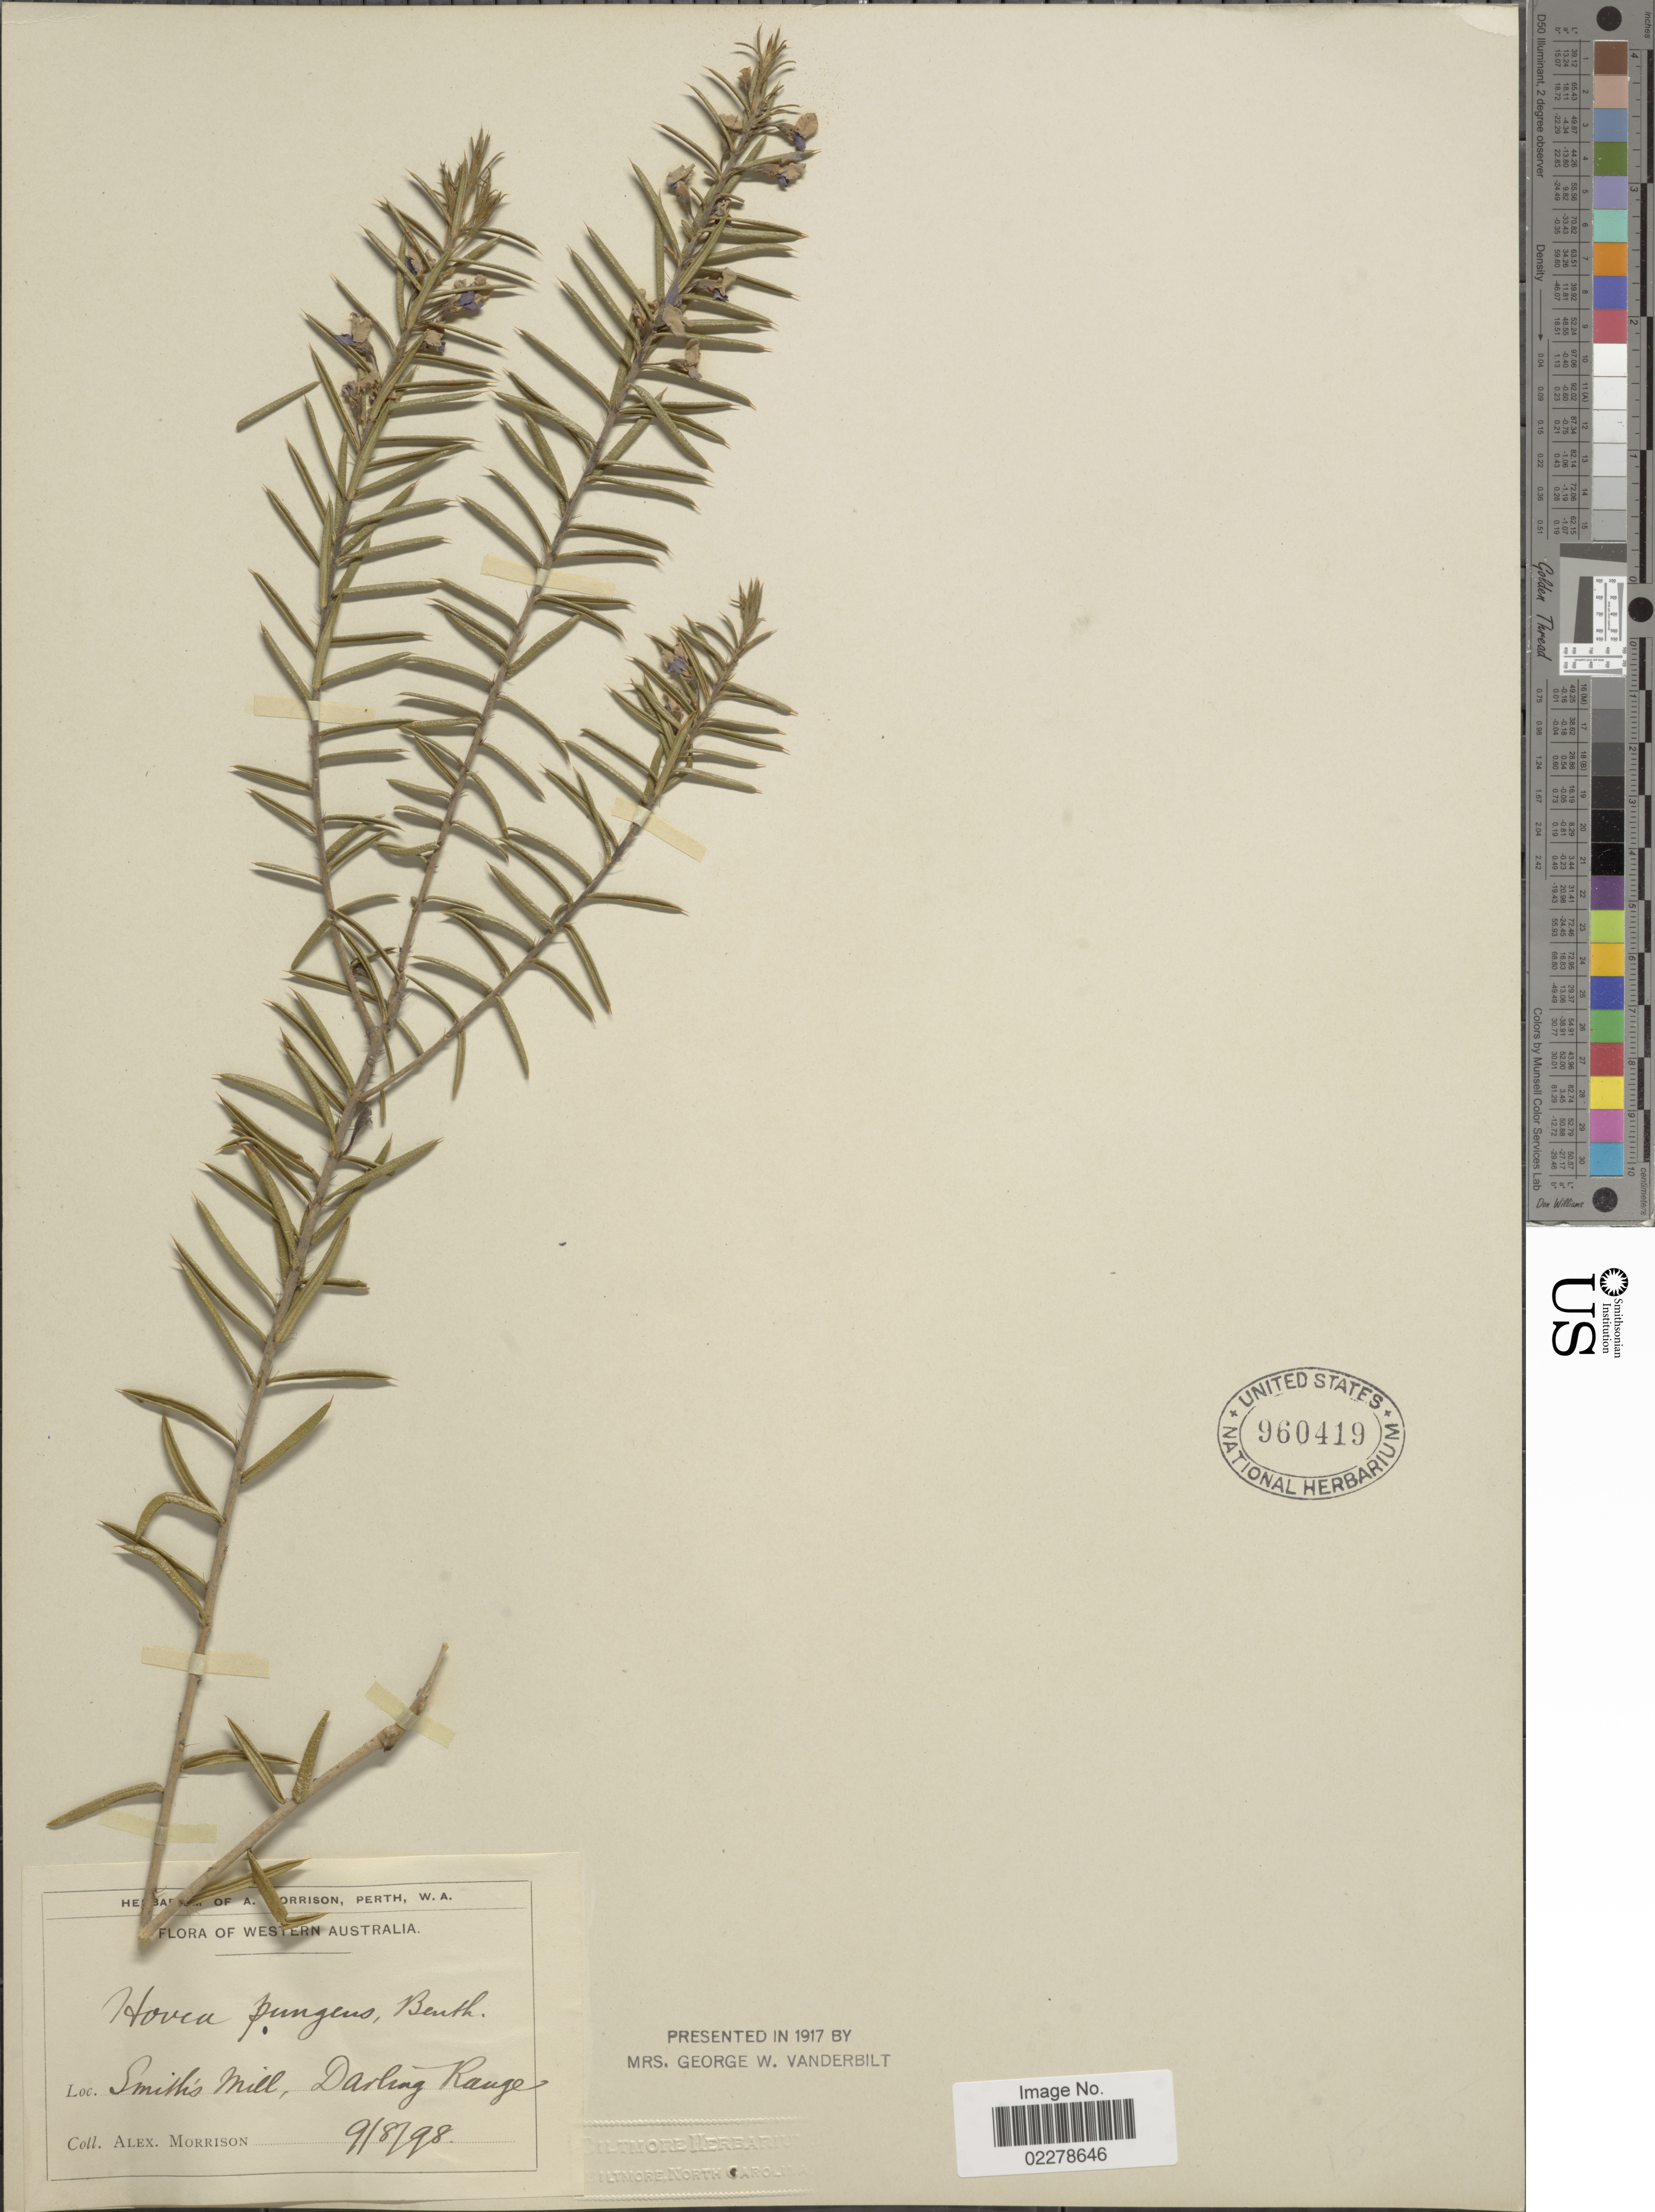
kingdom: Plantae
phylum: Tracheophyta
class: Magnoliopsida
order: Fabales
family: Fabaceae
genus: Hovea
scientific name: Hovea pungens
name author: Benth.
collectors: A. Morrison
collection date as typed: Transcribed d/m/y: 9/8/98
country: Australia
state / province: Western Australia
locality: Smith's Mill, Darling Range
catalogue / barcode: US 960419